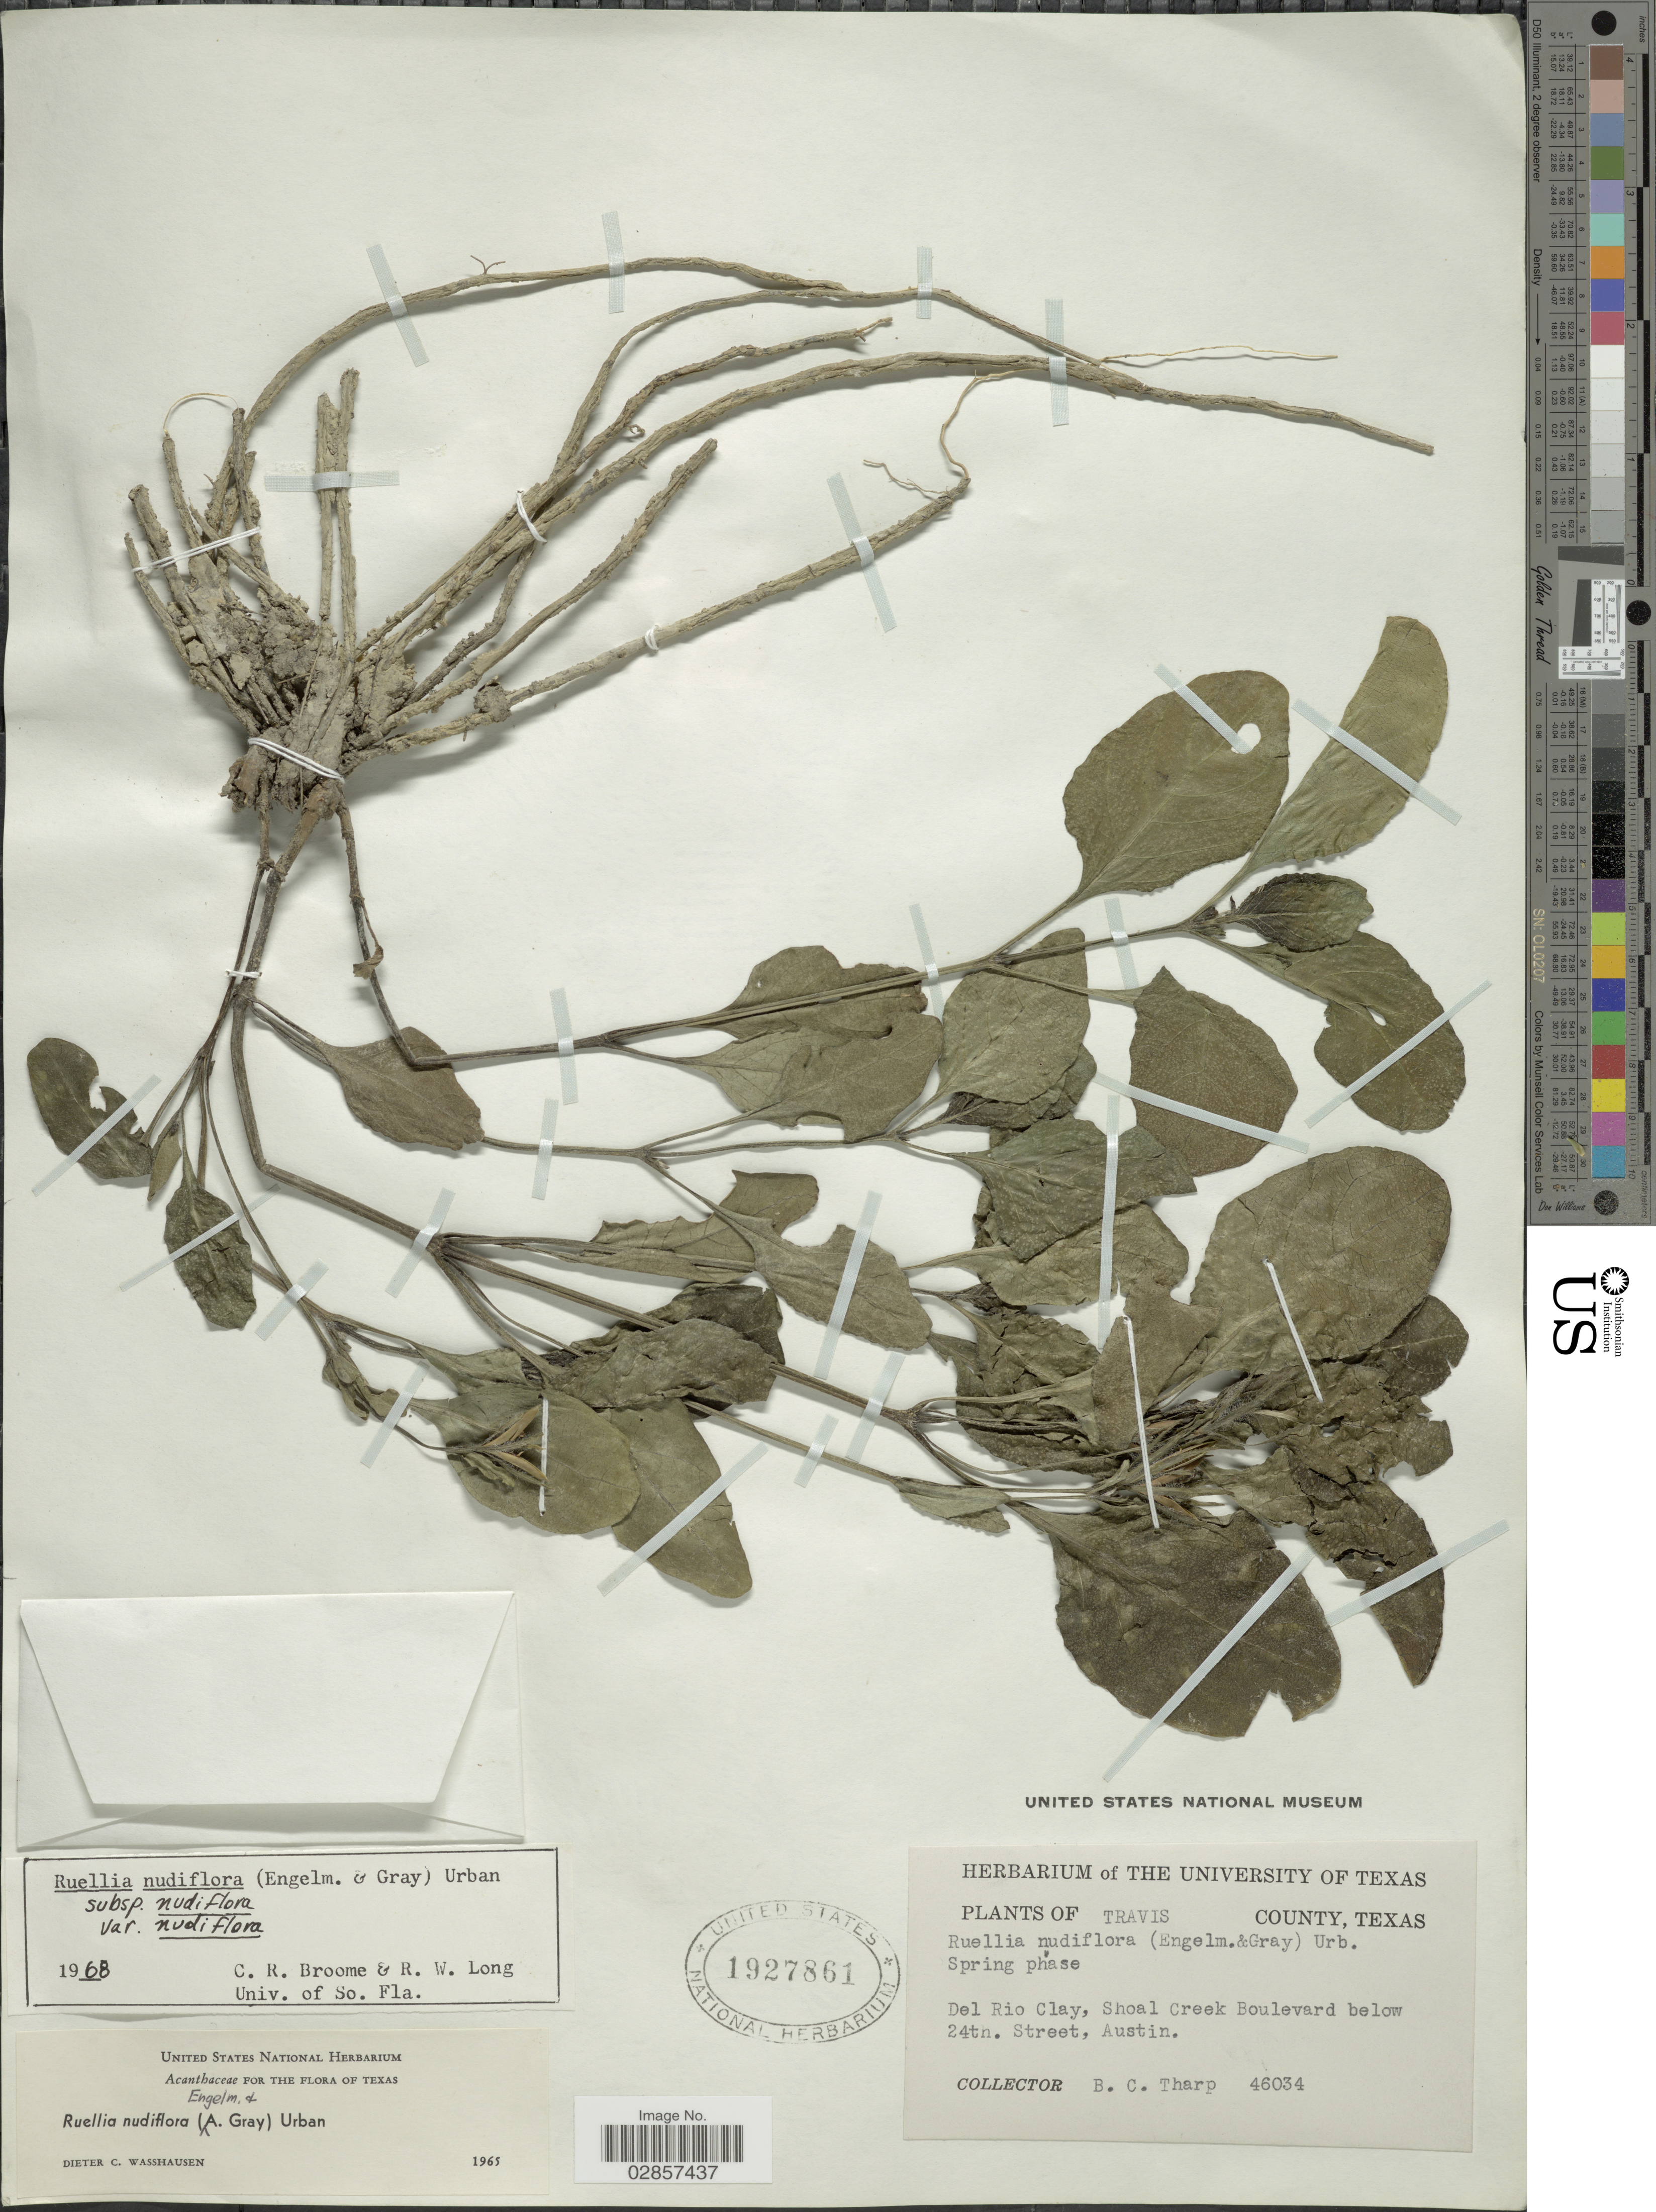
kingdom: Plantae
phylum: Tracheophyta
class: Magnoliopsida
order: Lamiales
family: Acanthaceae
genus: Ruellia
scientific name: Ruellia nudiflora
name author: (Engelm. & A. Gray) Urb.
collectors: B. C. Tharp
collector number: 46034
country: United States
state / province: Texas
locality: Travis County, Texas, Del Rio Clay, Shoal Creek Boulevard below 24th. Street, Austin.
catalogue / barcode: US 1927861